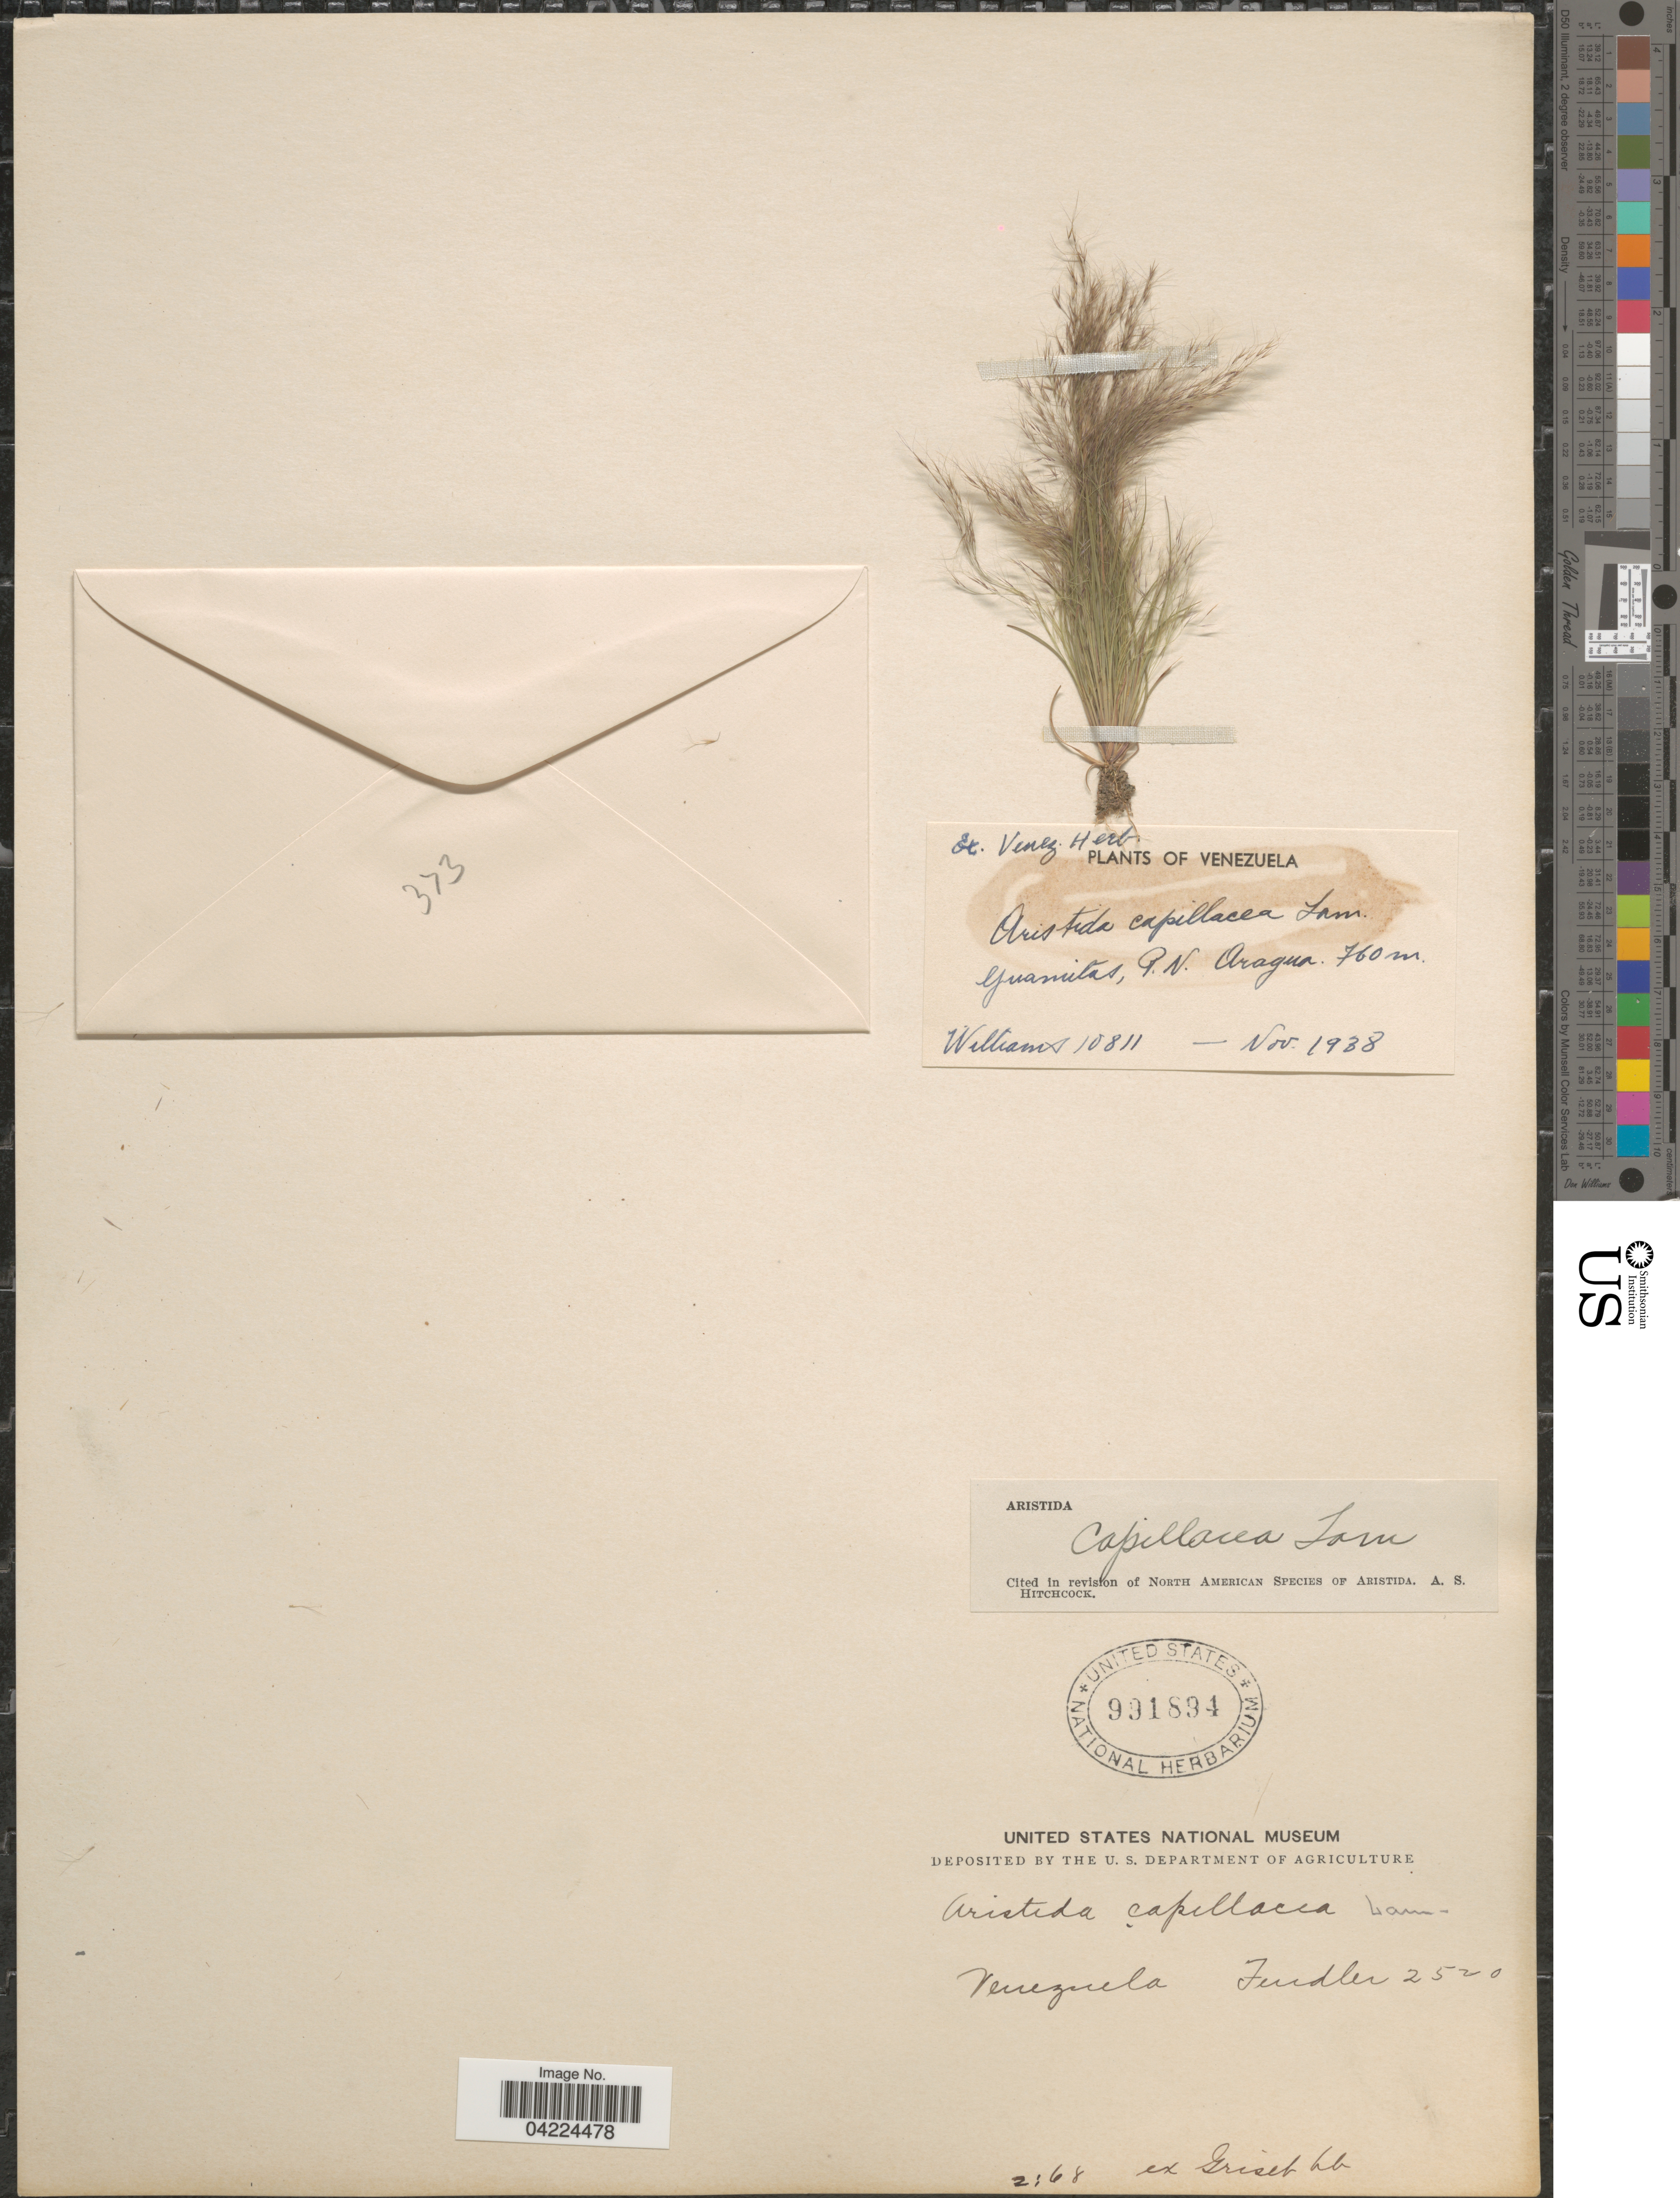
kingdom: Plantae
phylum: Tracheophyta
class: Liliopsida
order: Poales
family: Poaceae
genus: Aristida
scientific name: Aristida capillacea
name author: Lam.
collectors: -. Fendler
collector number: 2520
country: Venezuela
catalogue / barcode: US 991894-2